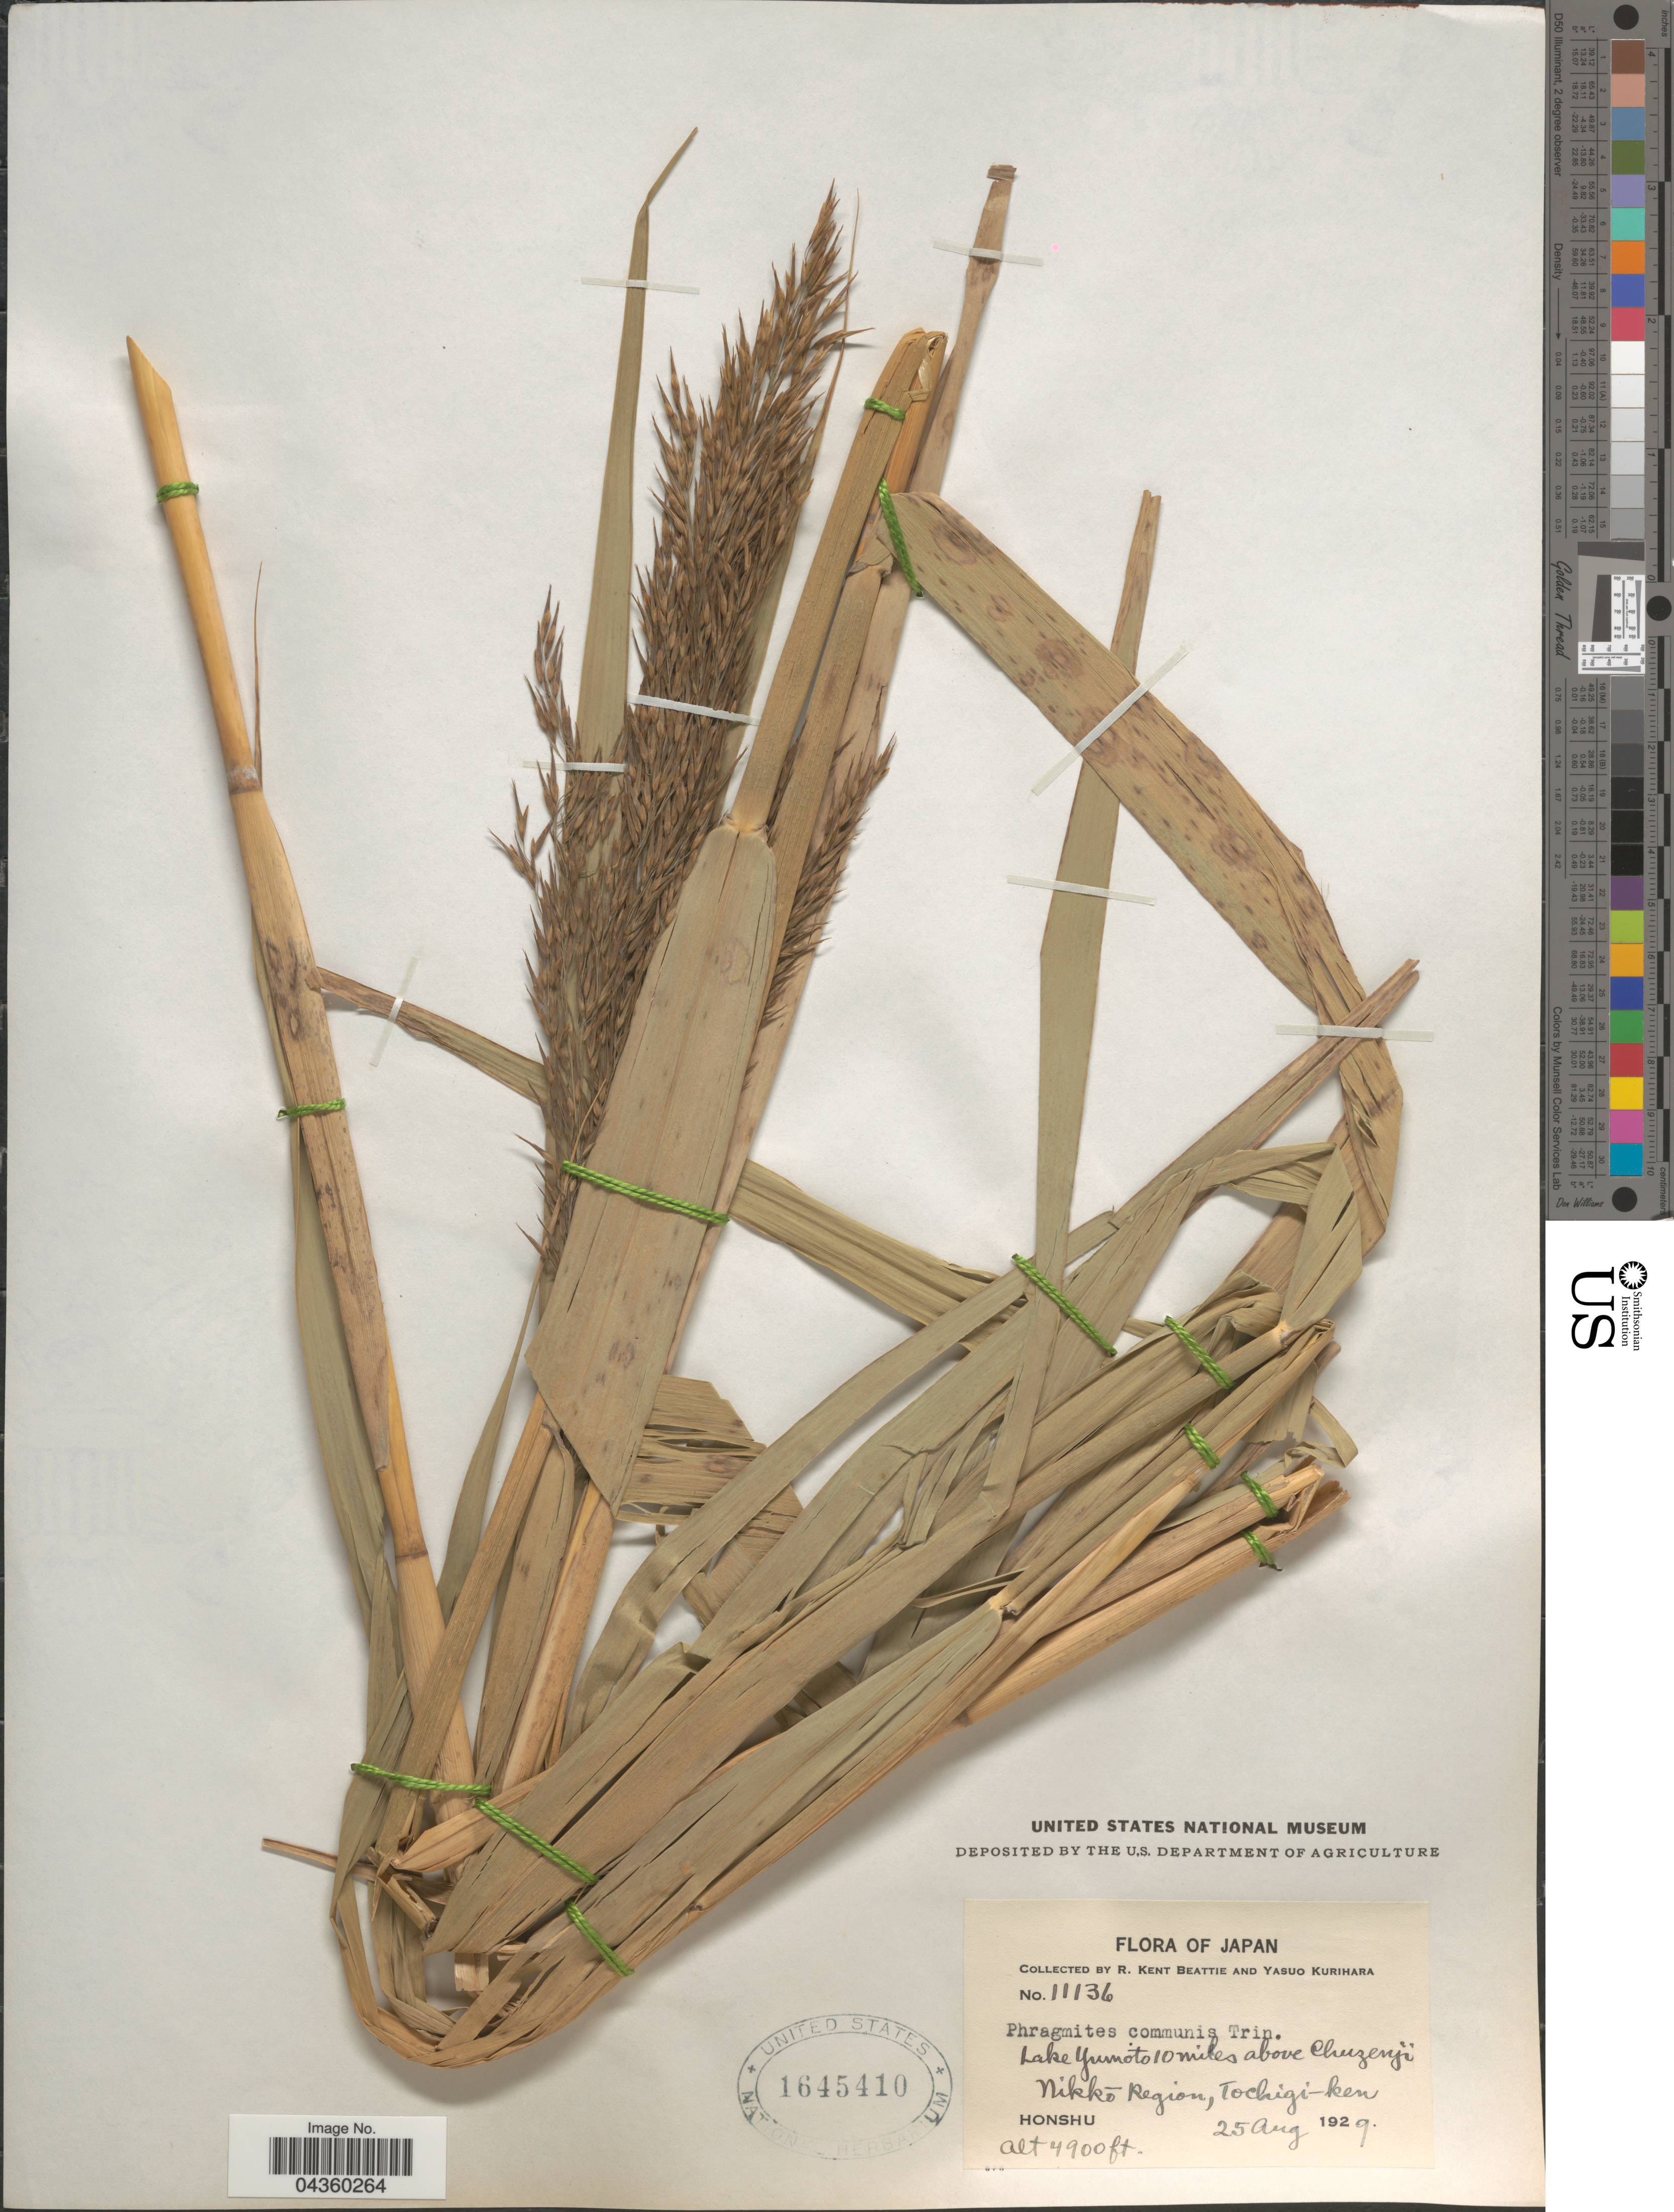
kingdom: Plantae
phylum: Tracheophyta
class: Liliopsida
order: Poales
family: Poaceae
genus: Phragmites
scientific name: Phragmites australis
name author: (Cav.) Trin. ex Steud.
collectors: R. K. Beattie & Y. Kurihara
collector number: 11136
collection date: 1929-08-25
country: Japan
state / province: Totigi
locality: Lake Yumoto 10 miles above Chuzenji. Nikkō Region, Tochigi-ken. Honshu.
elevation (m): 1494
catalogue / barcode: US 1645410